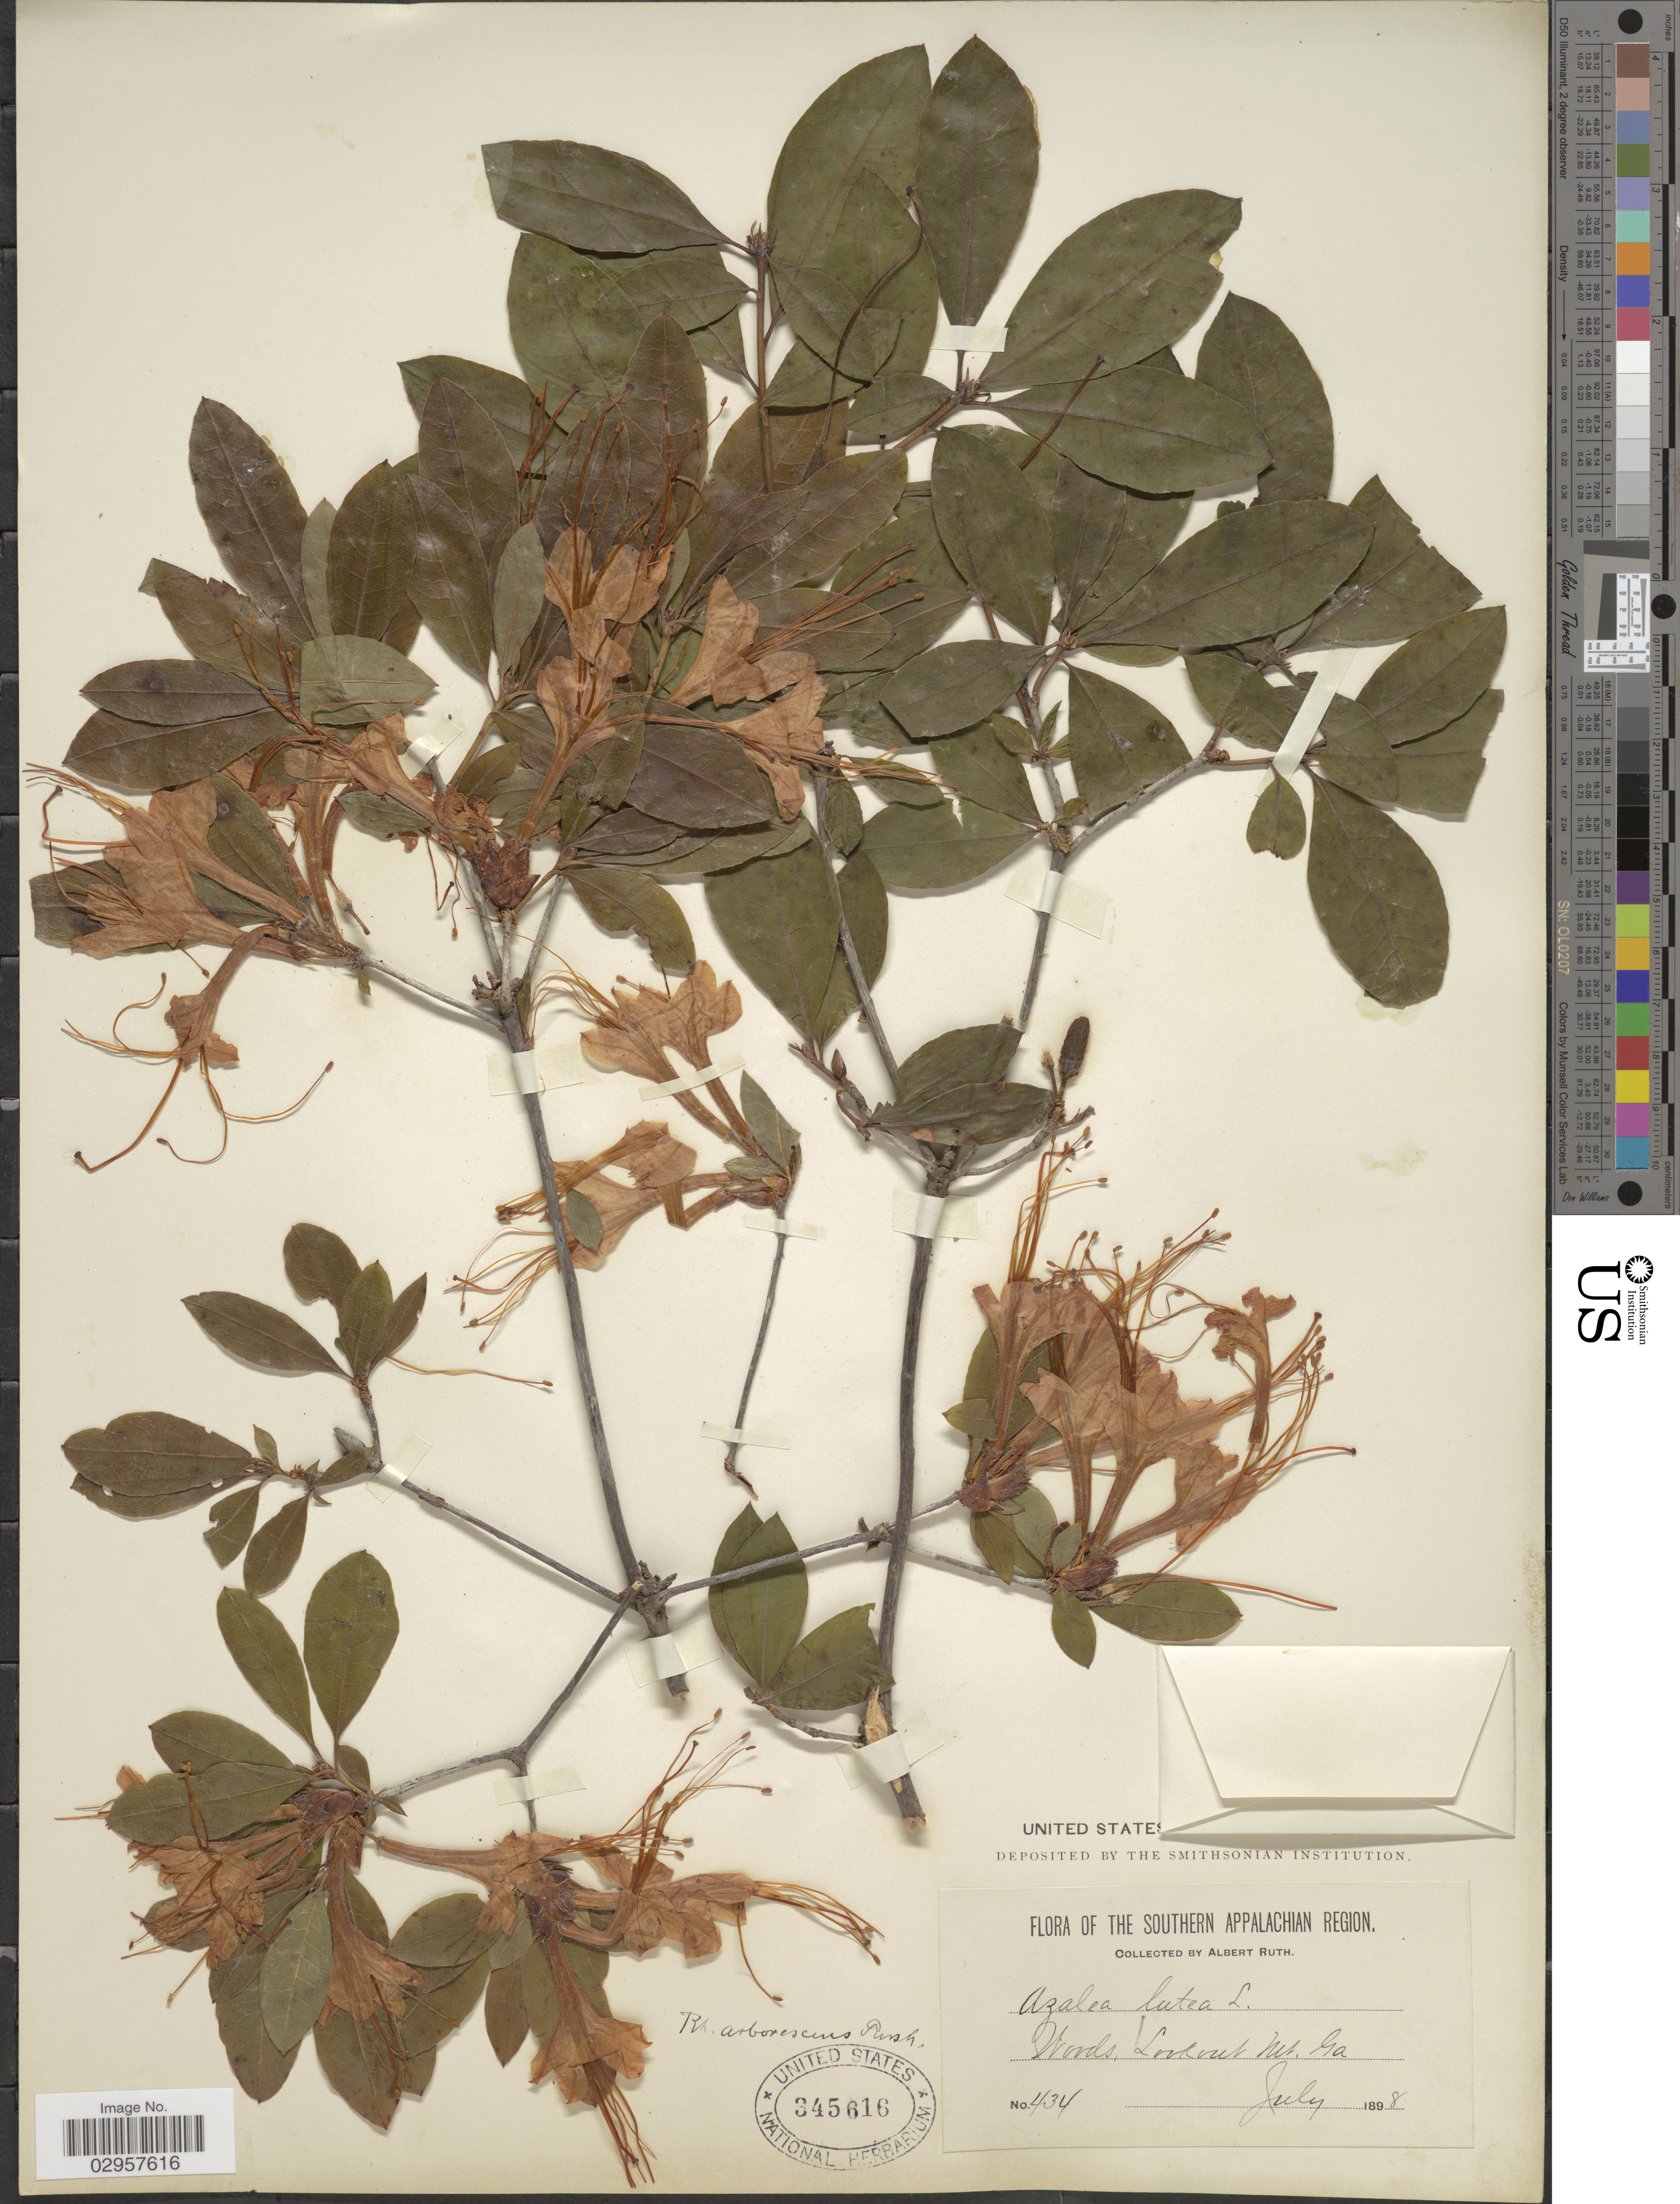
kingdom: Plantae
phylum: Tracheophyta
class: Magnoliopsida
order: Ericales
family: Ericaceae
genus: Rhododendron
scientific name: Rhododendron arborescens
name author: (Pursh) Torr.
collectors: A. Ruth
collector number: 434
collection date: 1898-07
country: United States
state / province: Georgia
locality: Southern Appalachian Region. Lookout Mt.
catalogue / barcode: US 345616